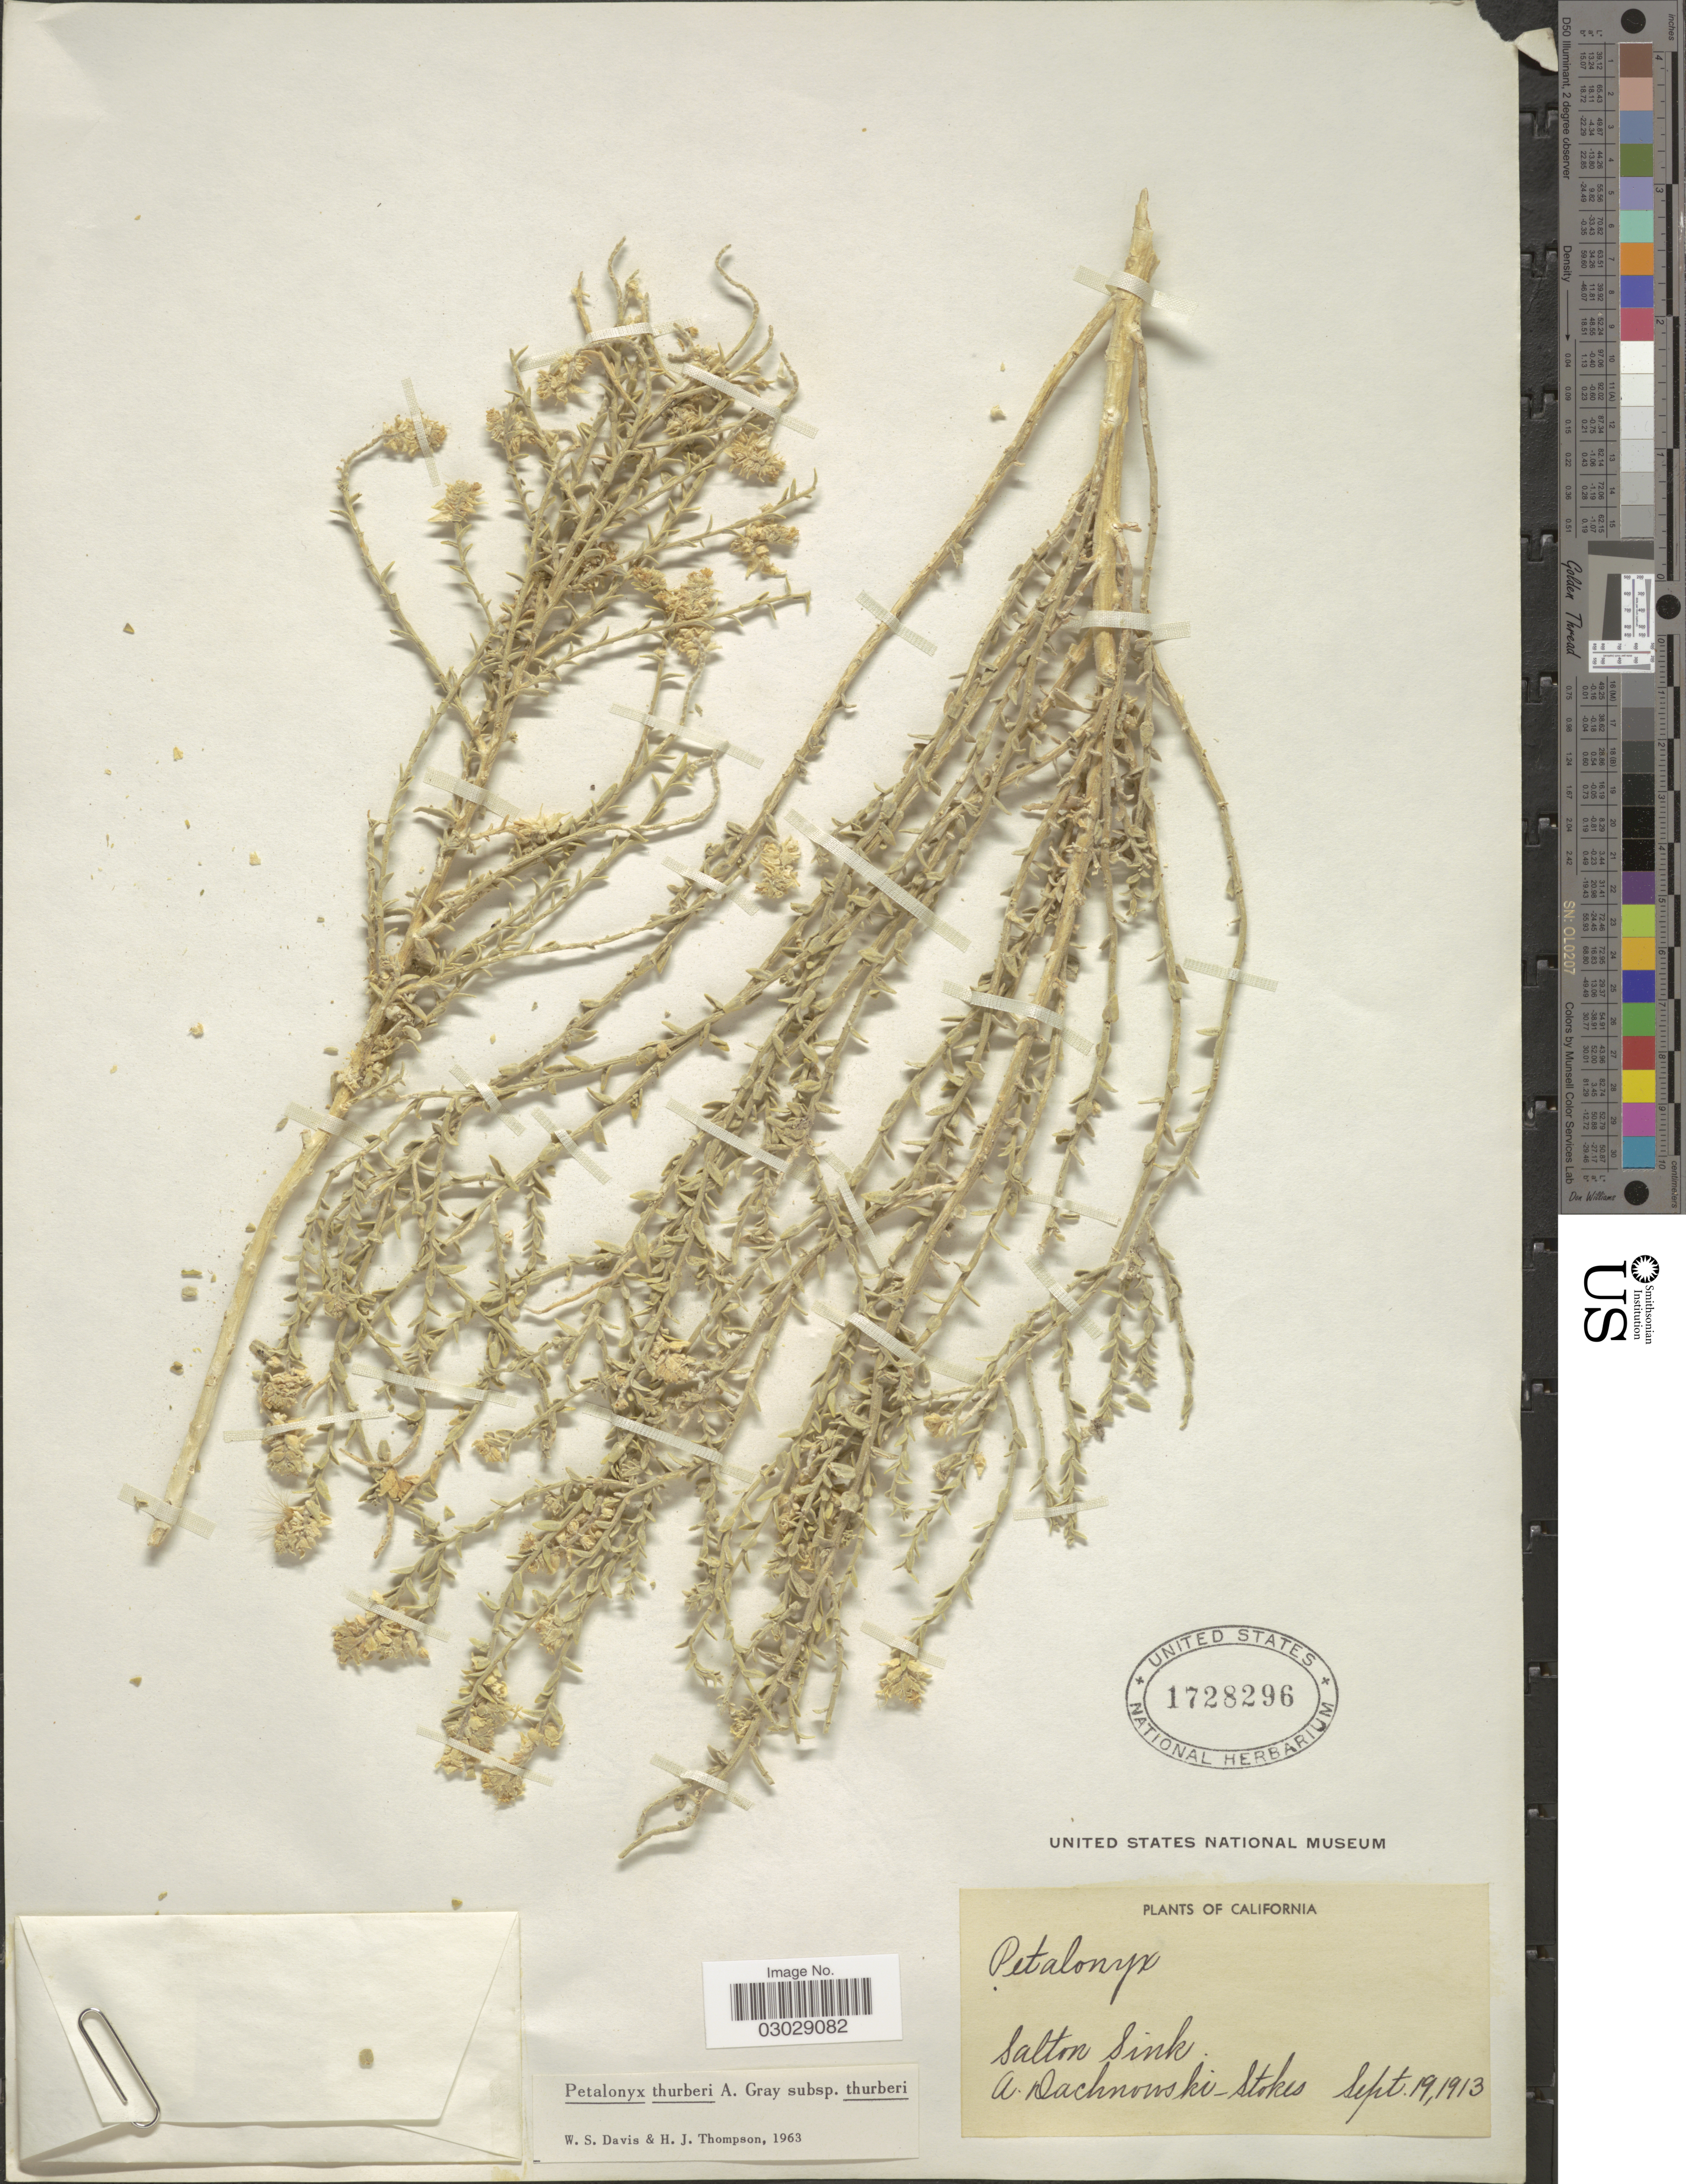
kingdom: Plantae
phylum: Tracheophyta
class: Magnoliopsida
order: Cornales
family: Loasaceae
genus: Petalonyx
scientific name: Petalonyx thurberi subsp. thurberi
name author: A. Gray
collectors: A. P. Dachnowski-Stokes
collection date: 1913-09-19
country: United States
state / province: California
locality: Salton Sink.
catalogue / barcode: US 1728296